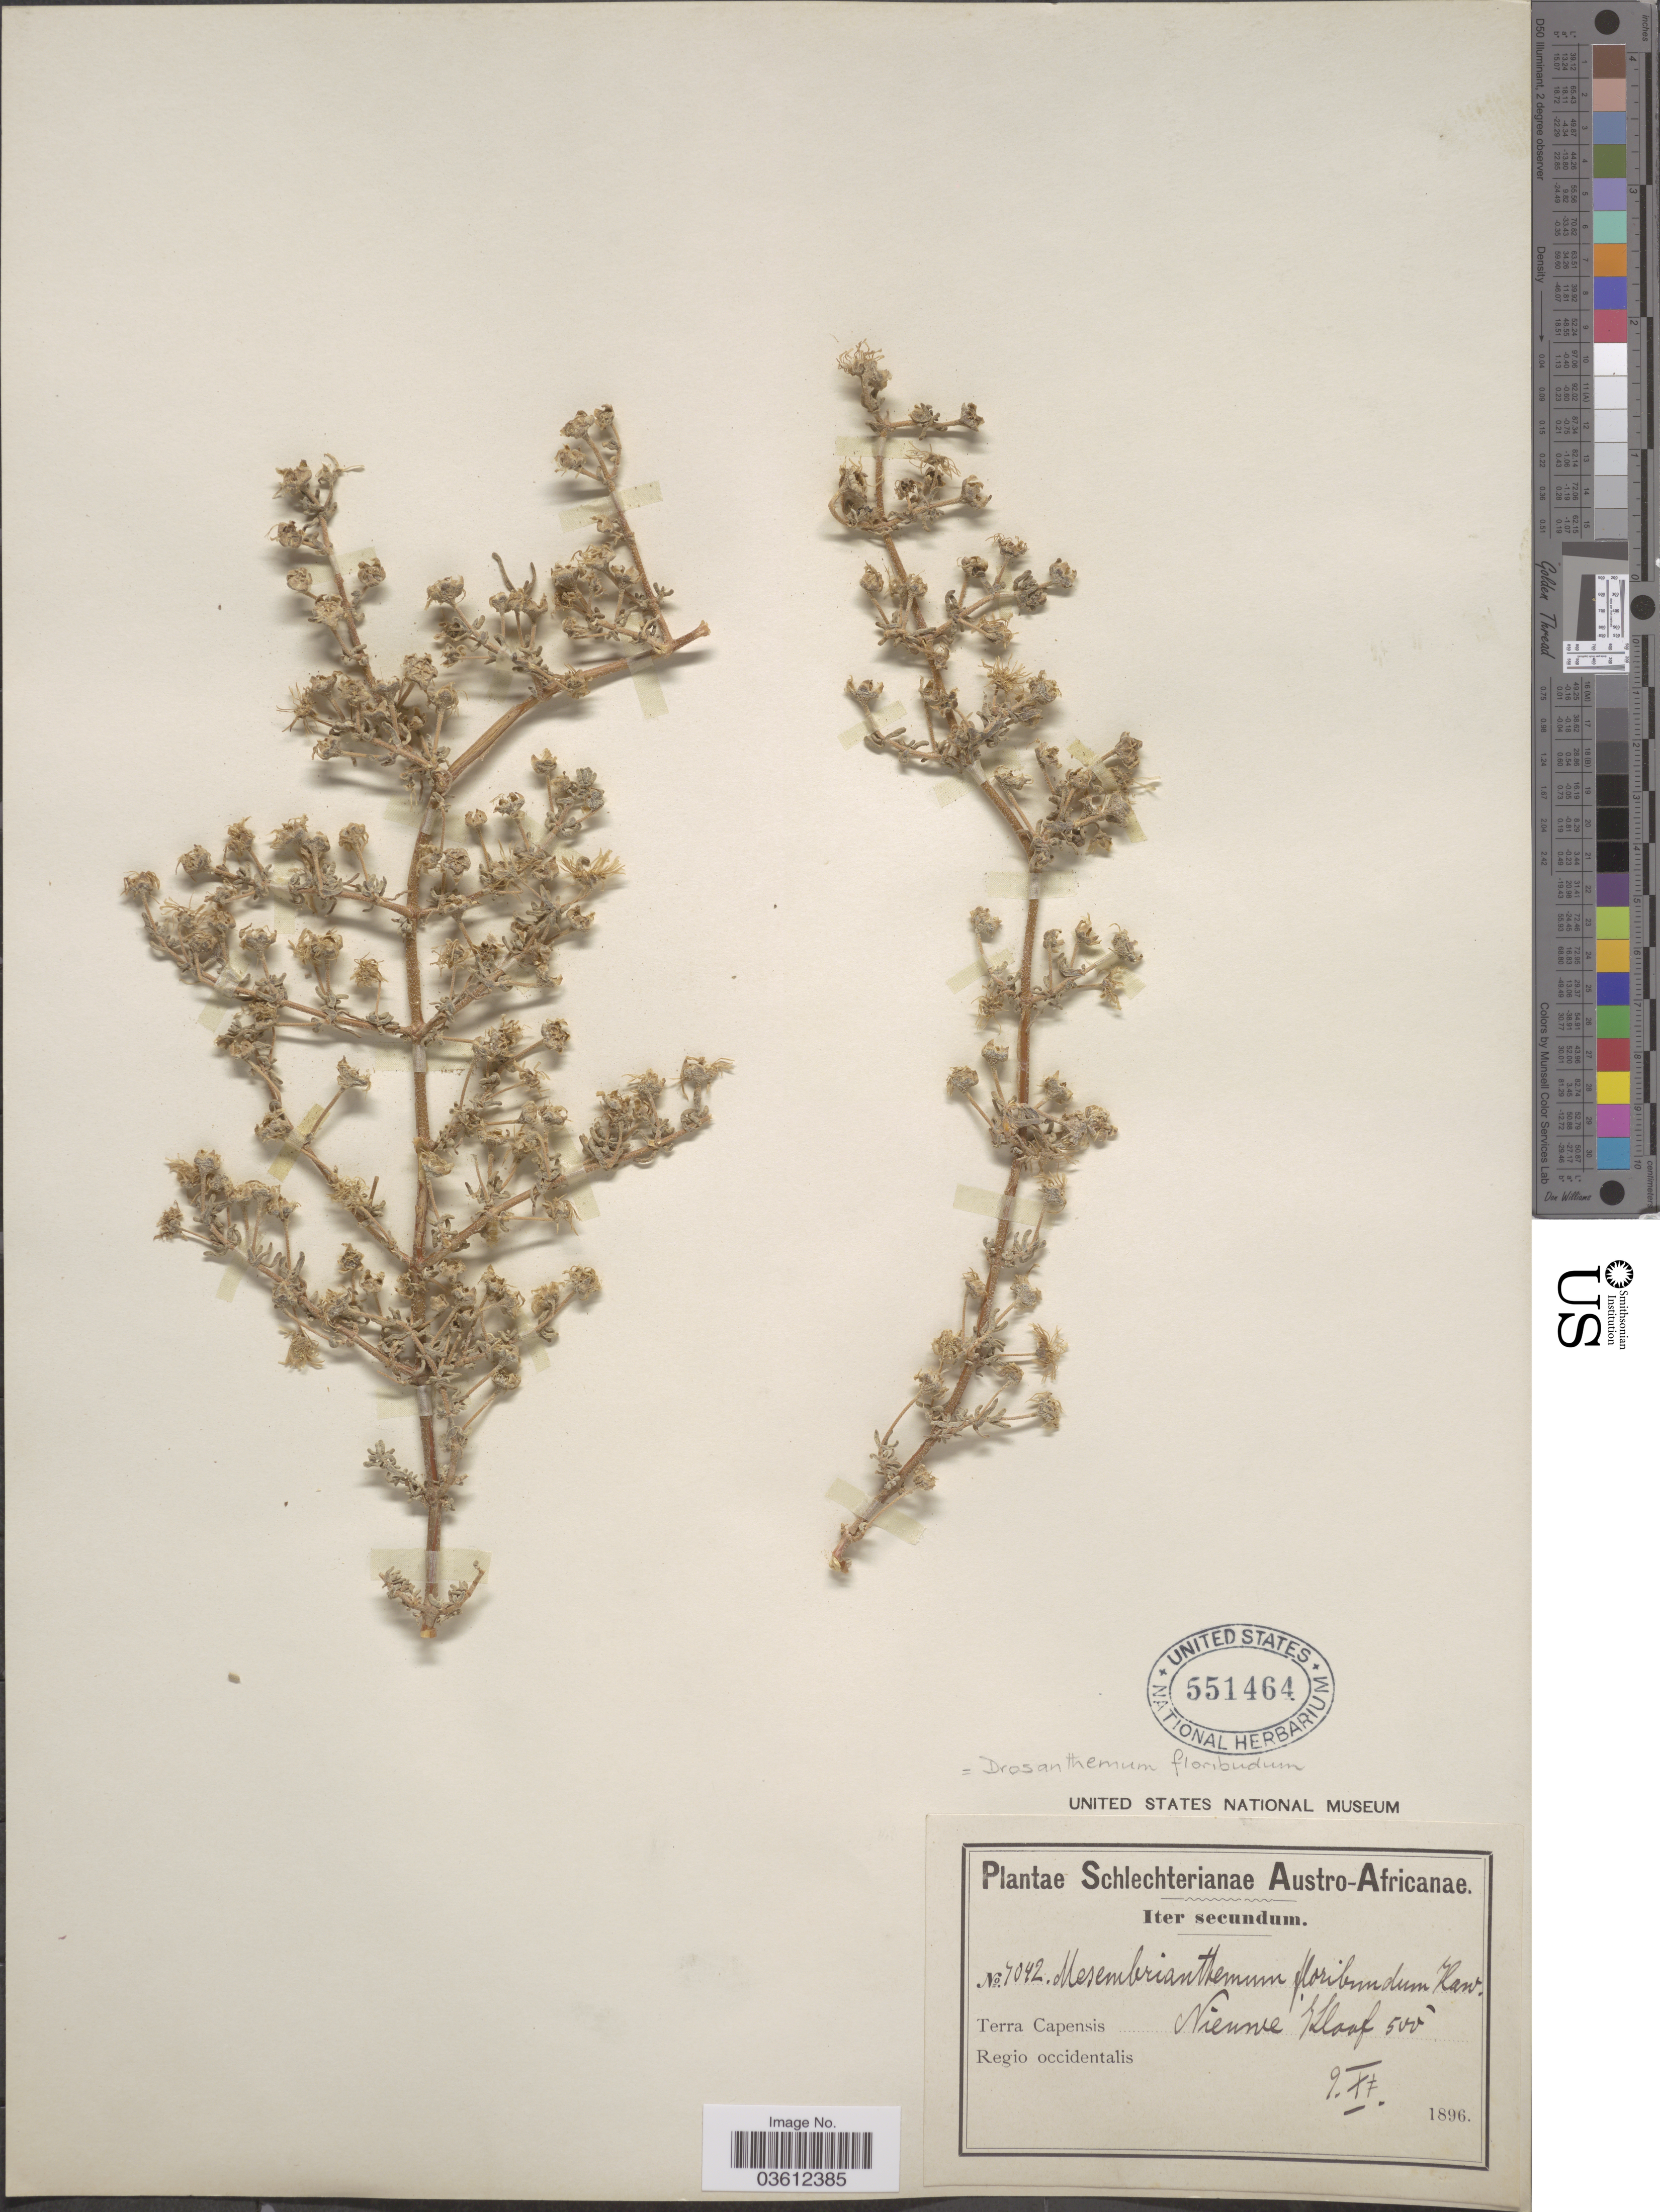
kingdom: Plantae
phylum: Tracheophyta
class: Magnoliopsida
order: Caryophyllales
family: Aizoaceae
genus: Drosanthemum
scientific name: Drosanthemum floribundum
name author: (Haw.) Schwantes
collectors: Schlechter, --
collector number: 7042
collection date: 1896-11-09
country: South Africa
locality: Austro-Africanae. Terra Capensis Nieuwe Kloof. Regio occidentalis.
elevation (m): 152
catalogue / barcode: US 551464